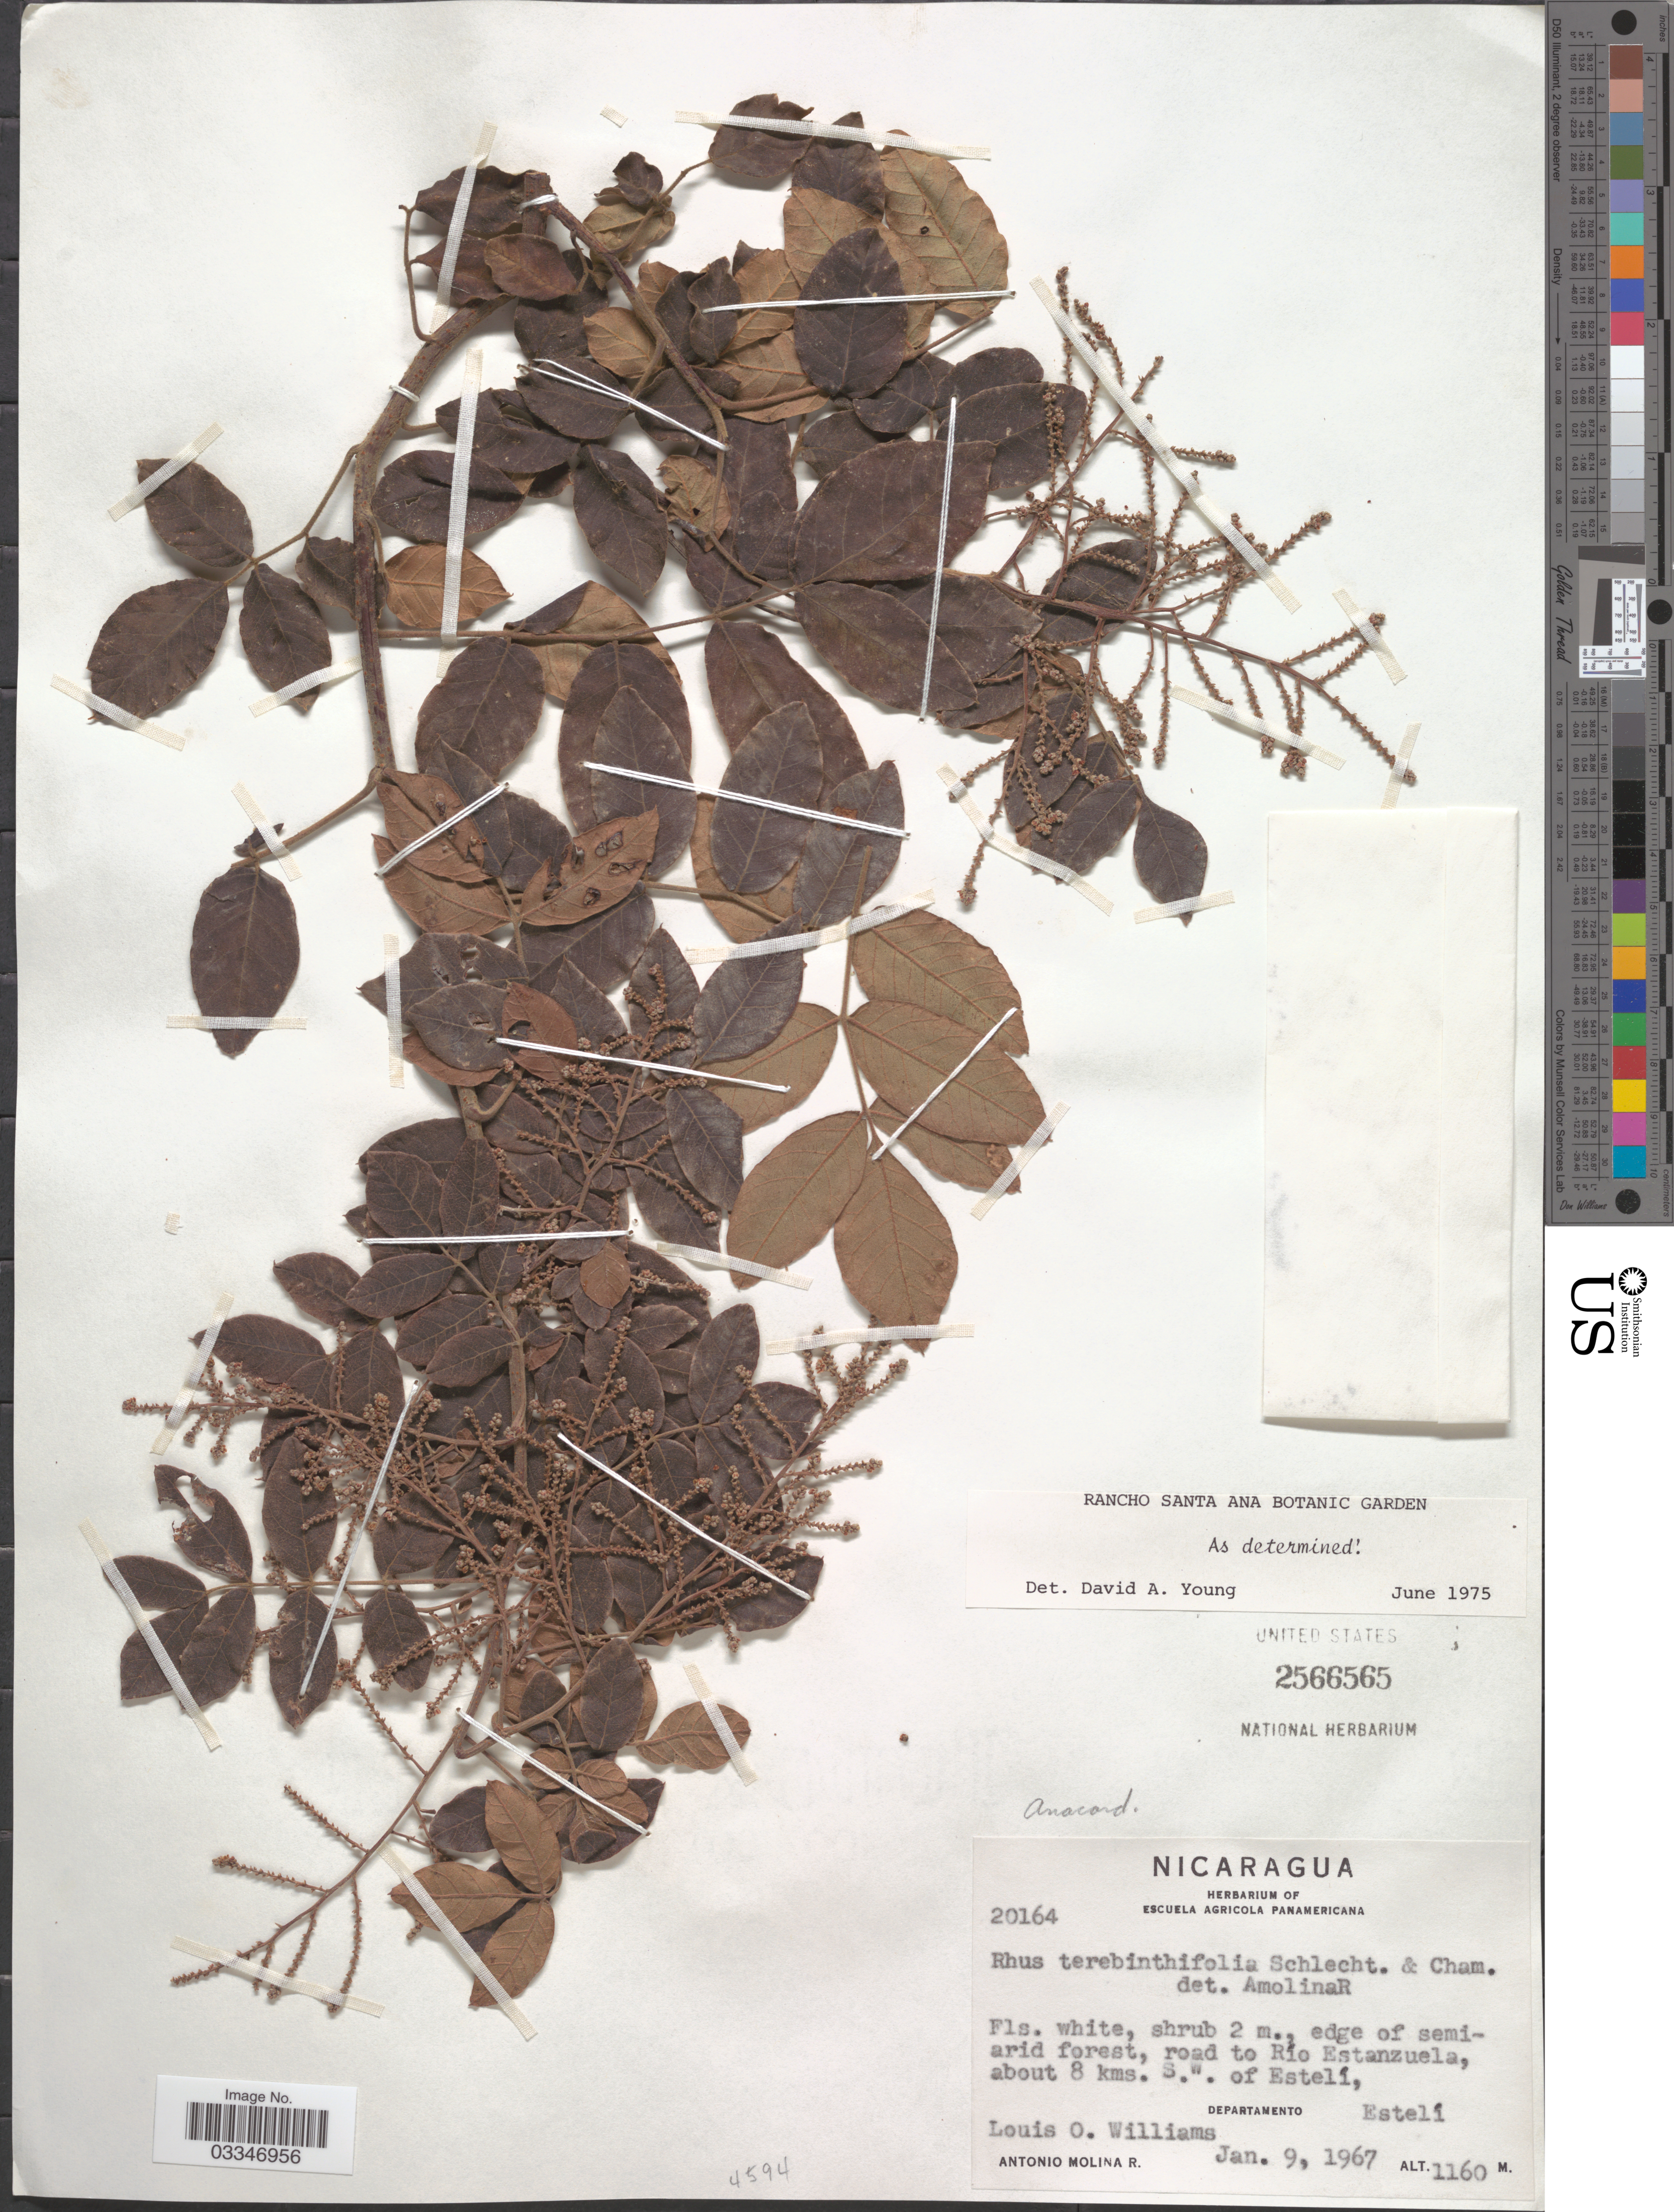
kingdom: Plantae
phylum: Tracheophyta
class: Magnoliopsida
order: Sapindales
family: Anacardiaceae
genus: Rhus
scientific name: Rhus terebinthifolia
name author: Schltdl. & Cham.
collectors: L. O. Williams & A. Molina R.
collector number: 20164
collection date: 1967-01-09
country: Nicaragua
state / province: Esteli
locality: Road to Río Estanzuela, about 8 kms. S.W. of Estelí, Departamento Estelí.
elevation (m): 1160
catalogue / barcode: US 2566565